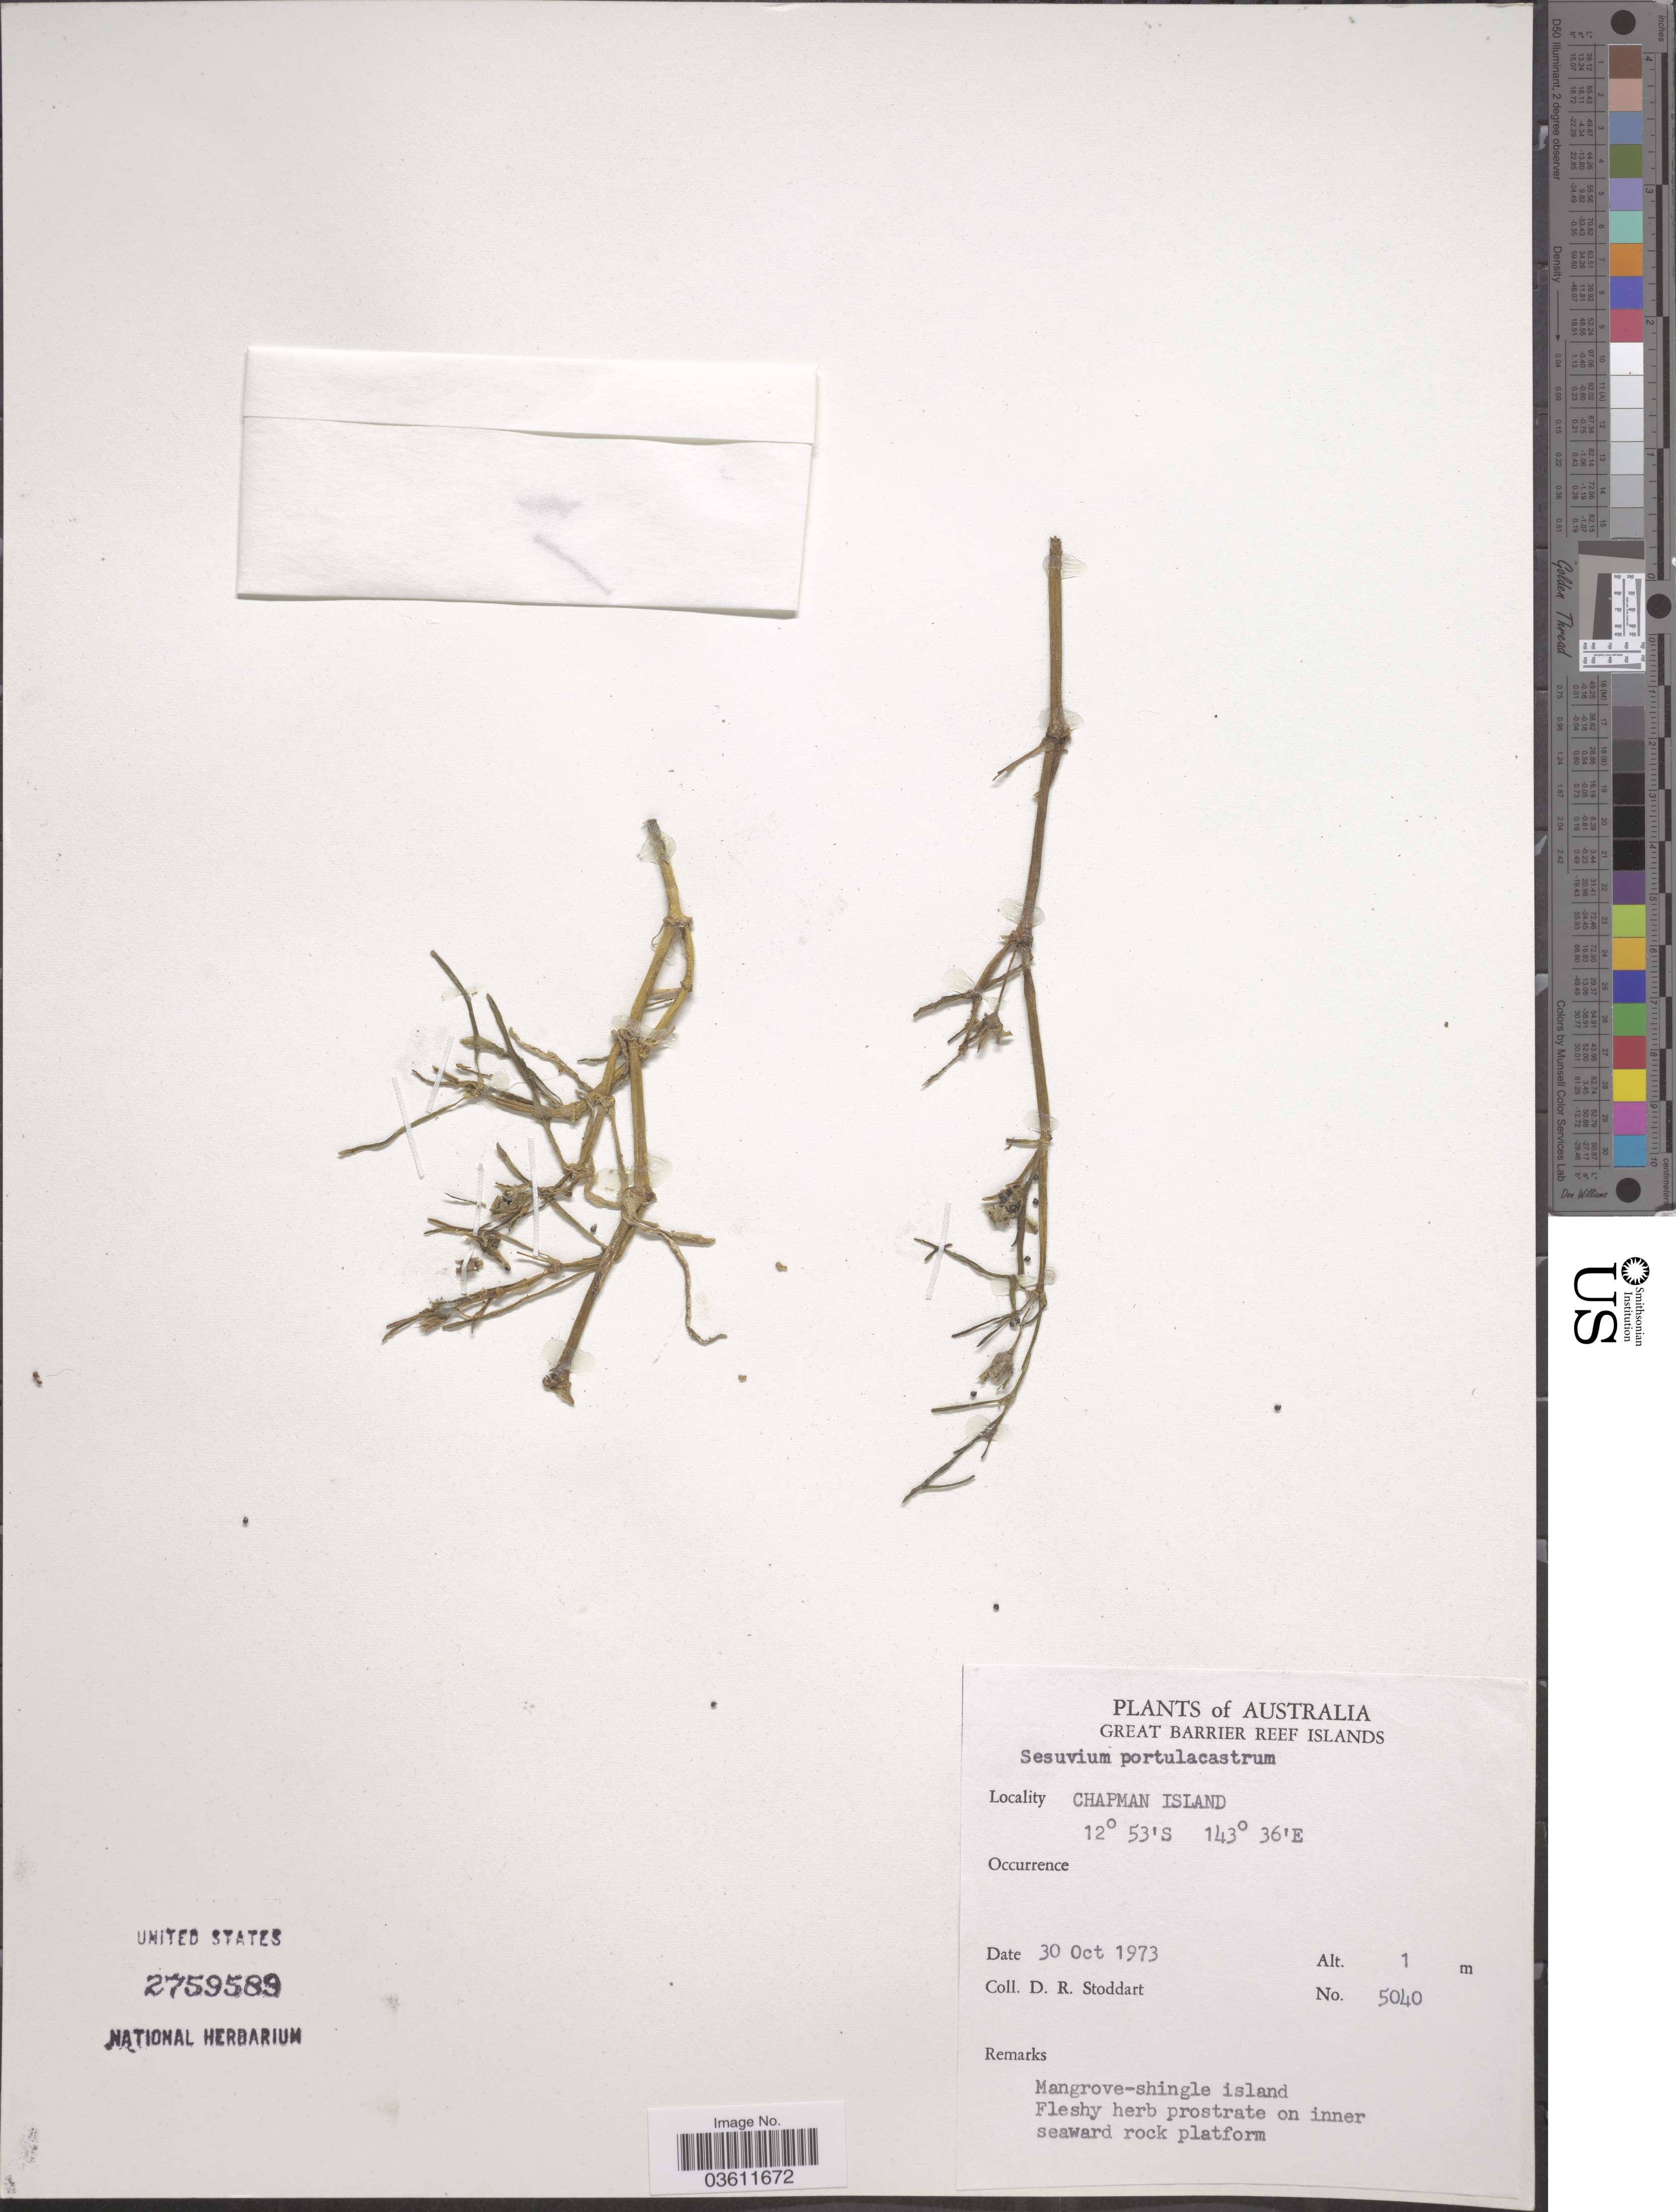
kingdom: Plantae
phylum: Tracheophyta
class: Magnoliopsida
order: Caryophyllales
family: Aizoaceae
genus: Sesuvium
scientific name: Sesuvium portulacastrum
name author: (L.) L.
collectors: D. R. Stoddart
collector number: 5040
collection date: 1973-10-30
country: Australia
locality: Great Barrier Reef Islands. Chapman Island. Mangrove-shingle island.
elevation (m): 1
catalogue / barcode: US 2759589